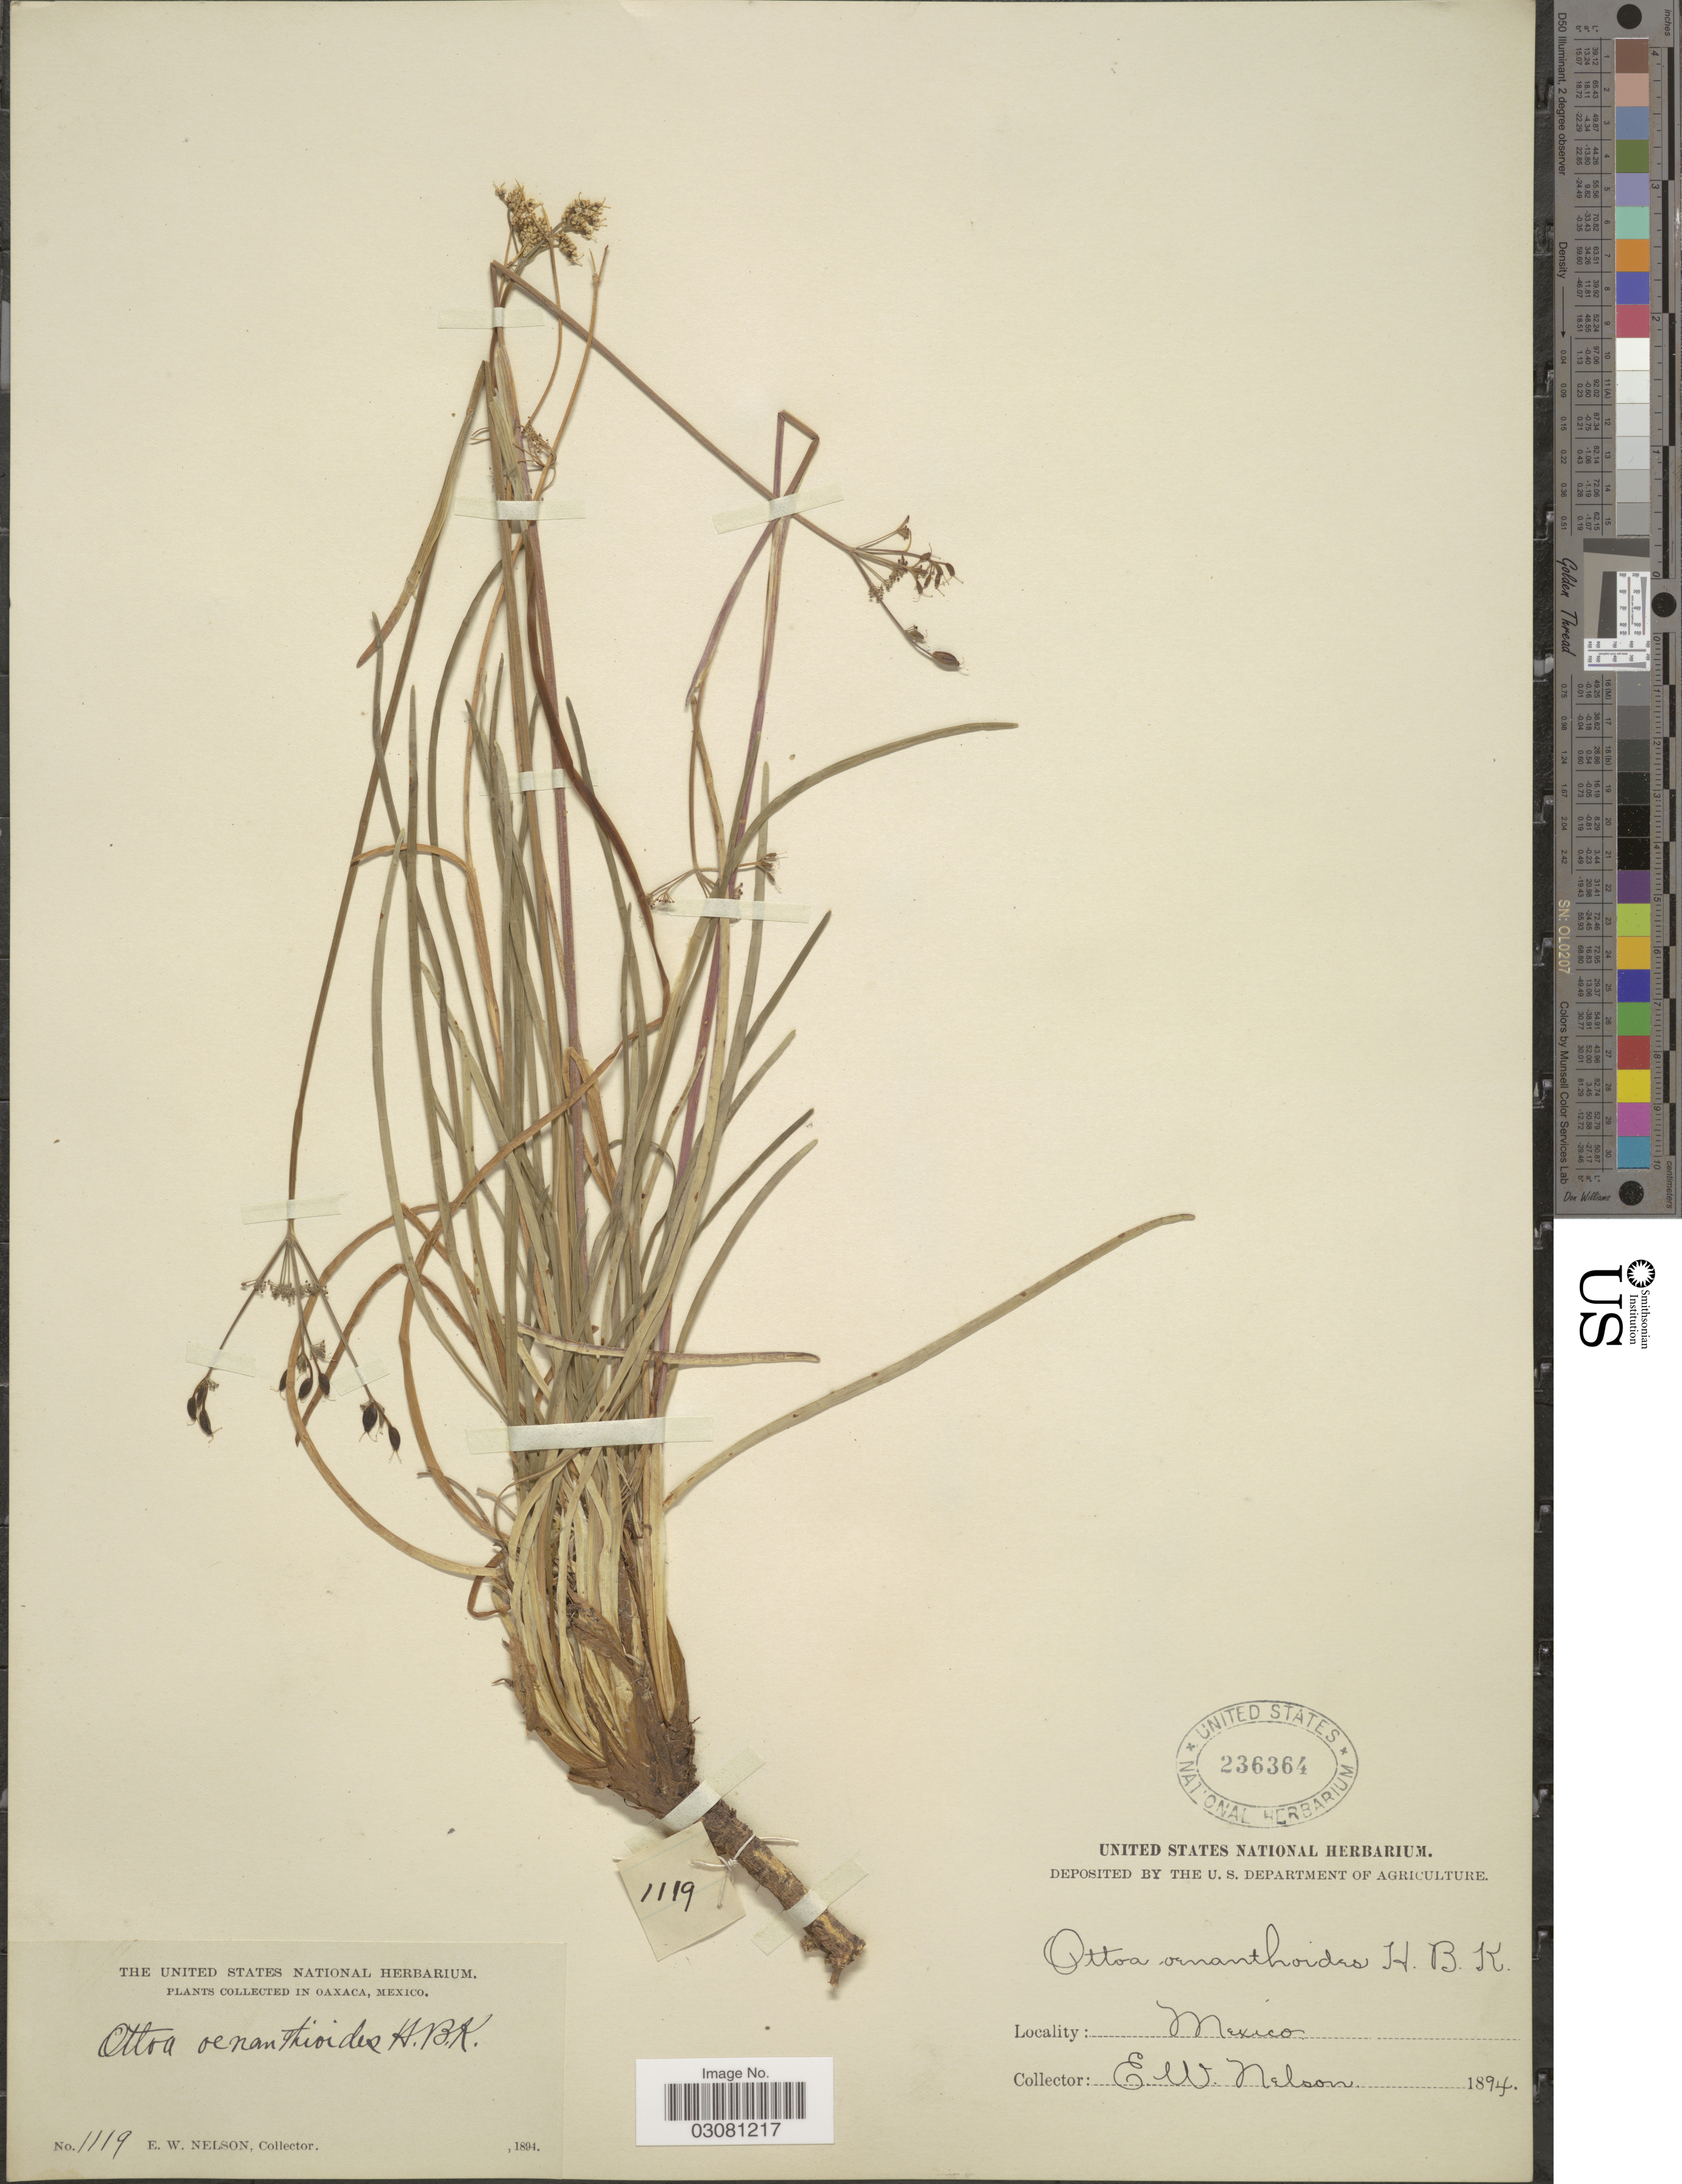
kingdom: Plantae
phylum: Tracheophyta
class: Magnoliopsida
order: Apiales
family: Apiaceae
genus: Ottoa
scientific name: Ottoa oenanthoides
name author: Kunth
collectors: E. W. Nelson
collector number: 1119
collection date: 1894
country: Mexico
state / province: Oaxaca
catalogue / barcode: US 236364